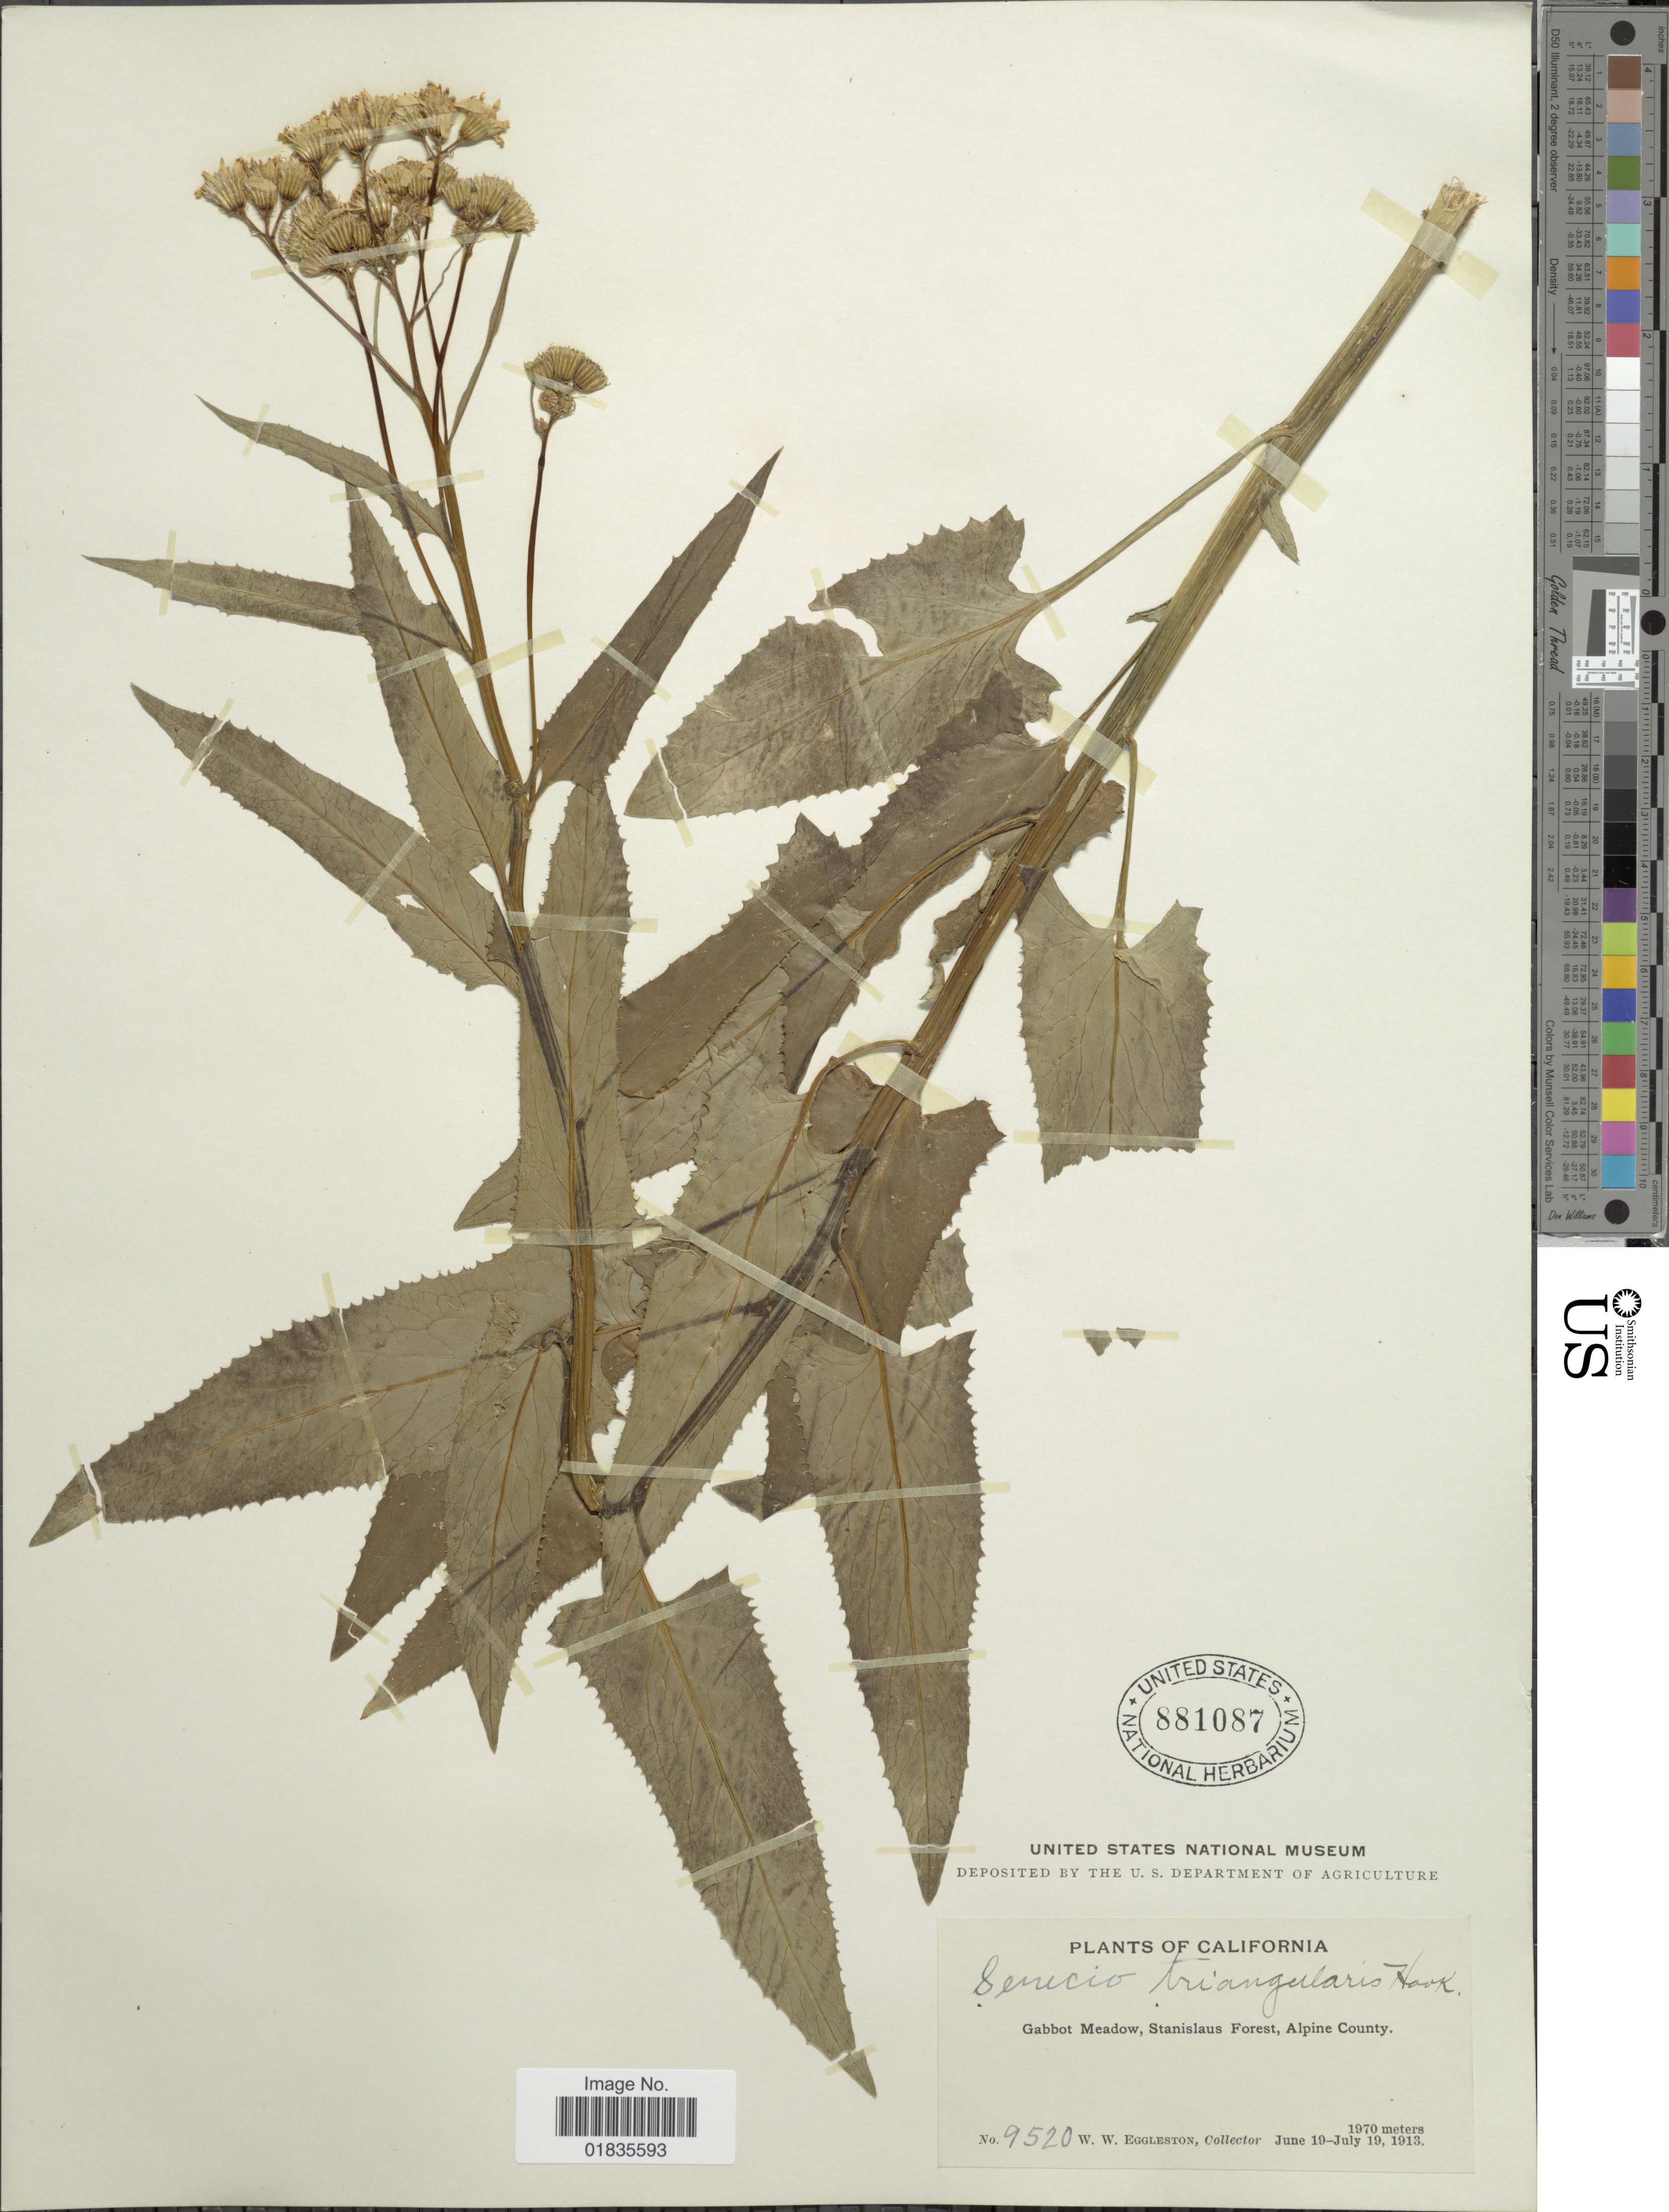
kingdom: Plantae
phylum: Tracheophyta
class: Magnoliopsida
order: Asterales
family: Asteraceae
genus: Senecio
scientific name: Senecio triangularis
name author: Hook.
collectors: W. W. Eggleston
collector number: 9520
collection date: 1913-06-19/1913-07-19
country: United States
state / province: California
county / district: Alpine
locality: Gabbot Meadow, Stanislaus Forest, Alpine County.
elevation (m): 1970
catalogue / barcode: US 881087